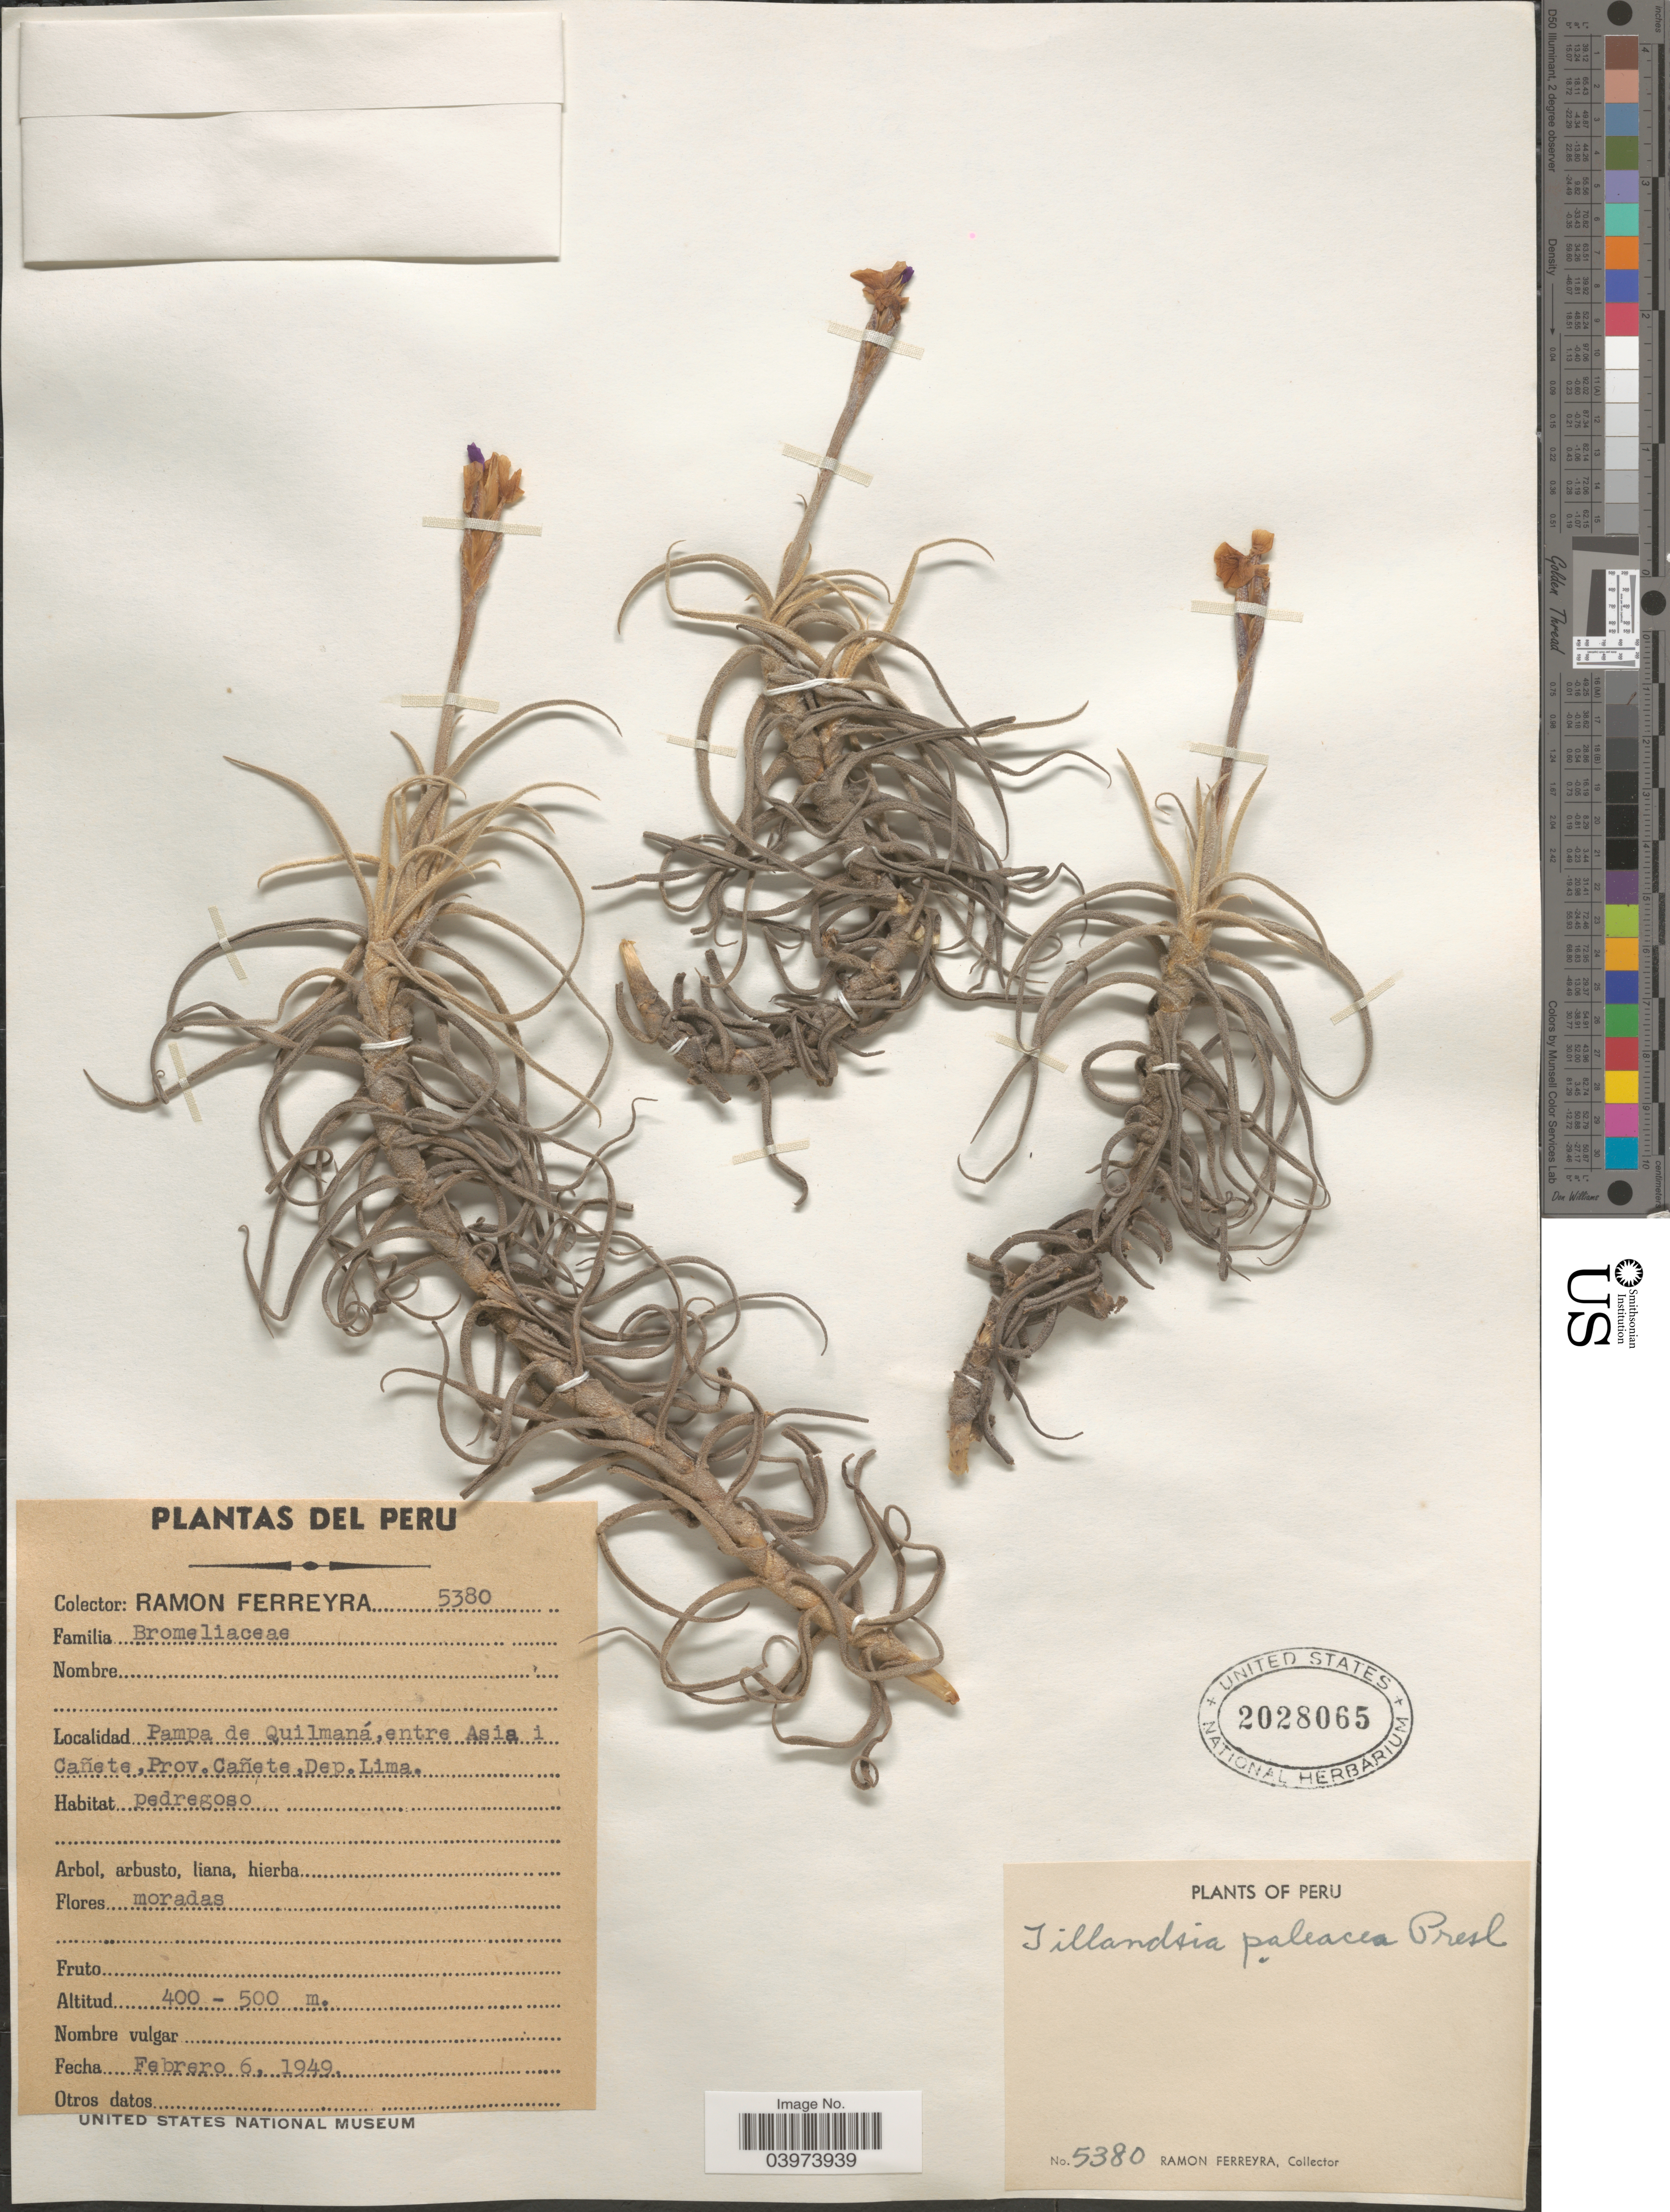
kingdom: Plantae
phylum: Tracheophyta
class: Liliopsida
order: Poales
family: Bromeliaceae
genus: Tillandsia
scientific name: Tillandsia paleacea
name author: C. Presl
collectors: R. A. Ferreyra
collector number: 5380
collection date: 1949-02-06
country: Peru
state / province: Lima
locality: Pampa de Quilmaná, entre Asia i Cañete, Prov. Cañete, Dep. Lima.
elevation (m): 400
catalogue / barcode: US 2028065